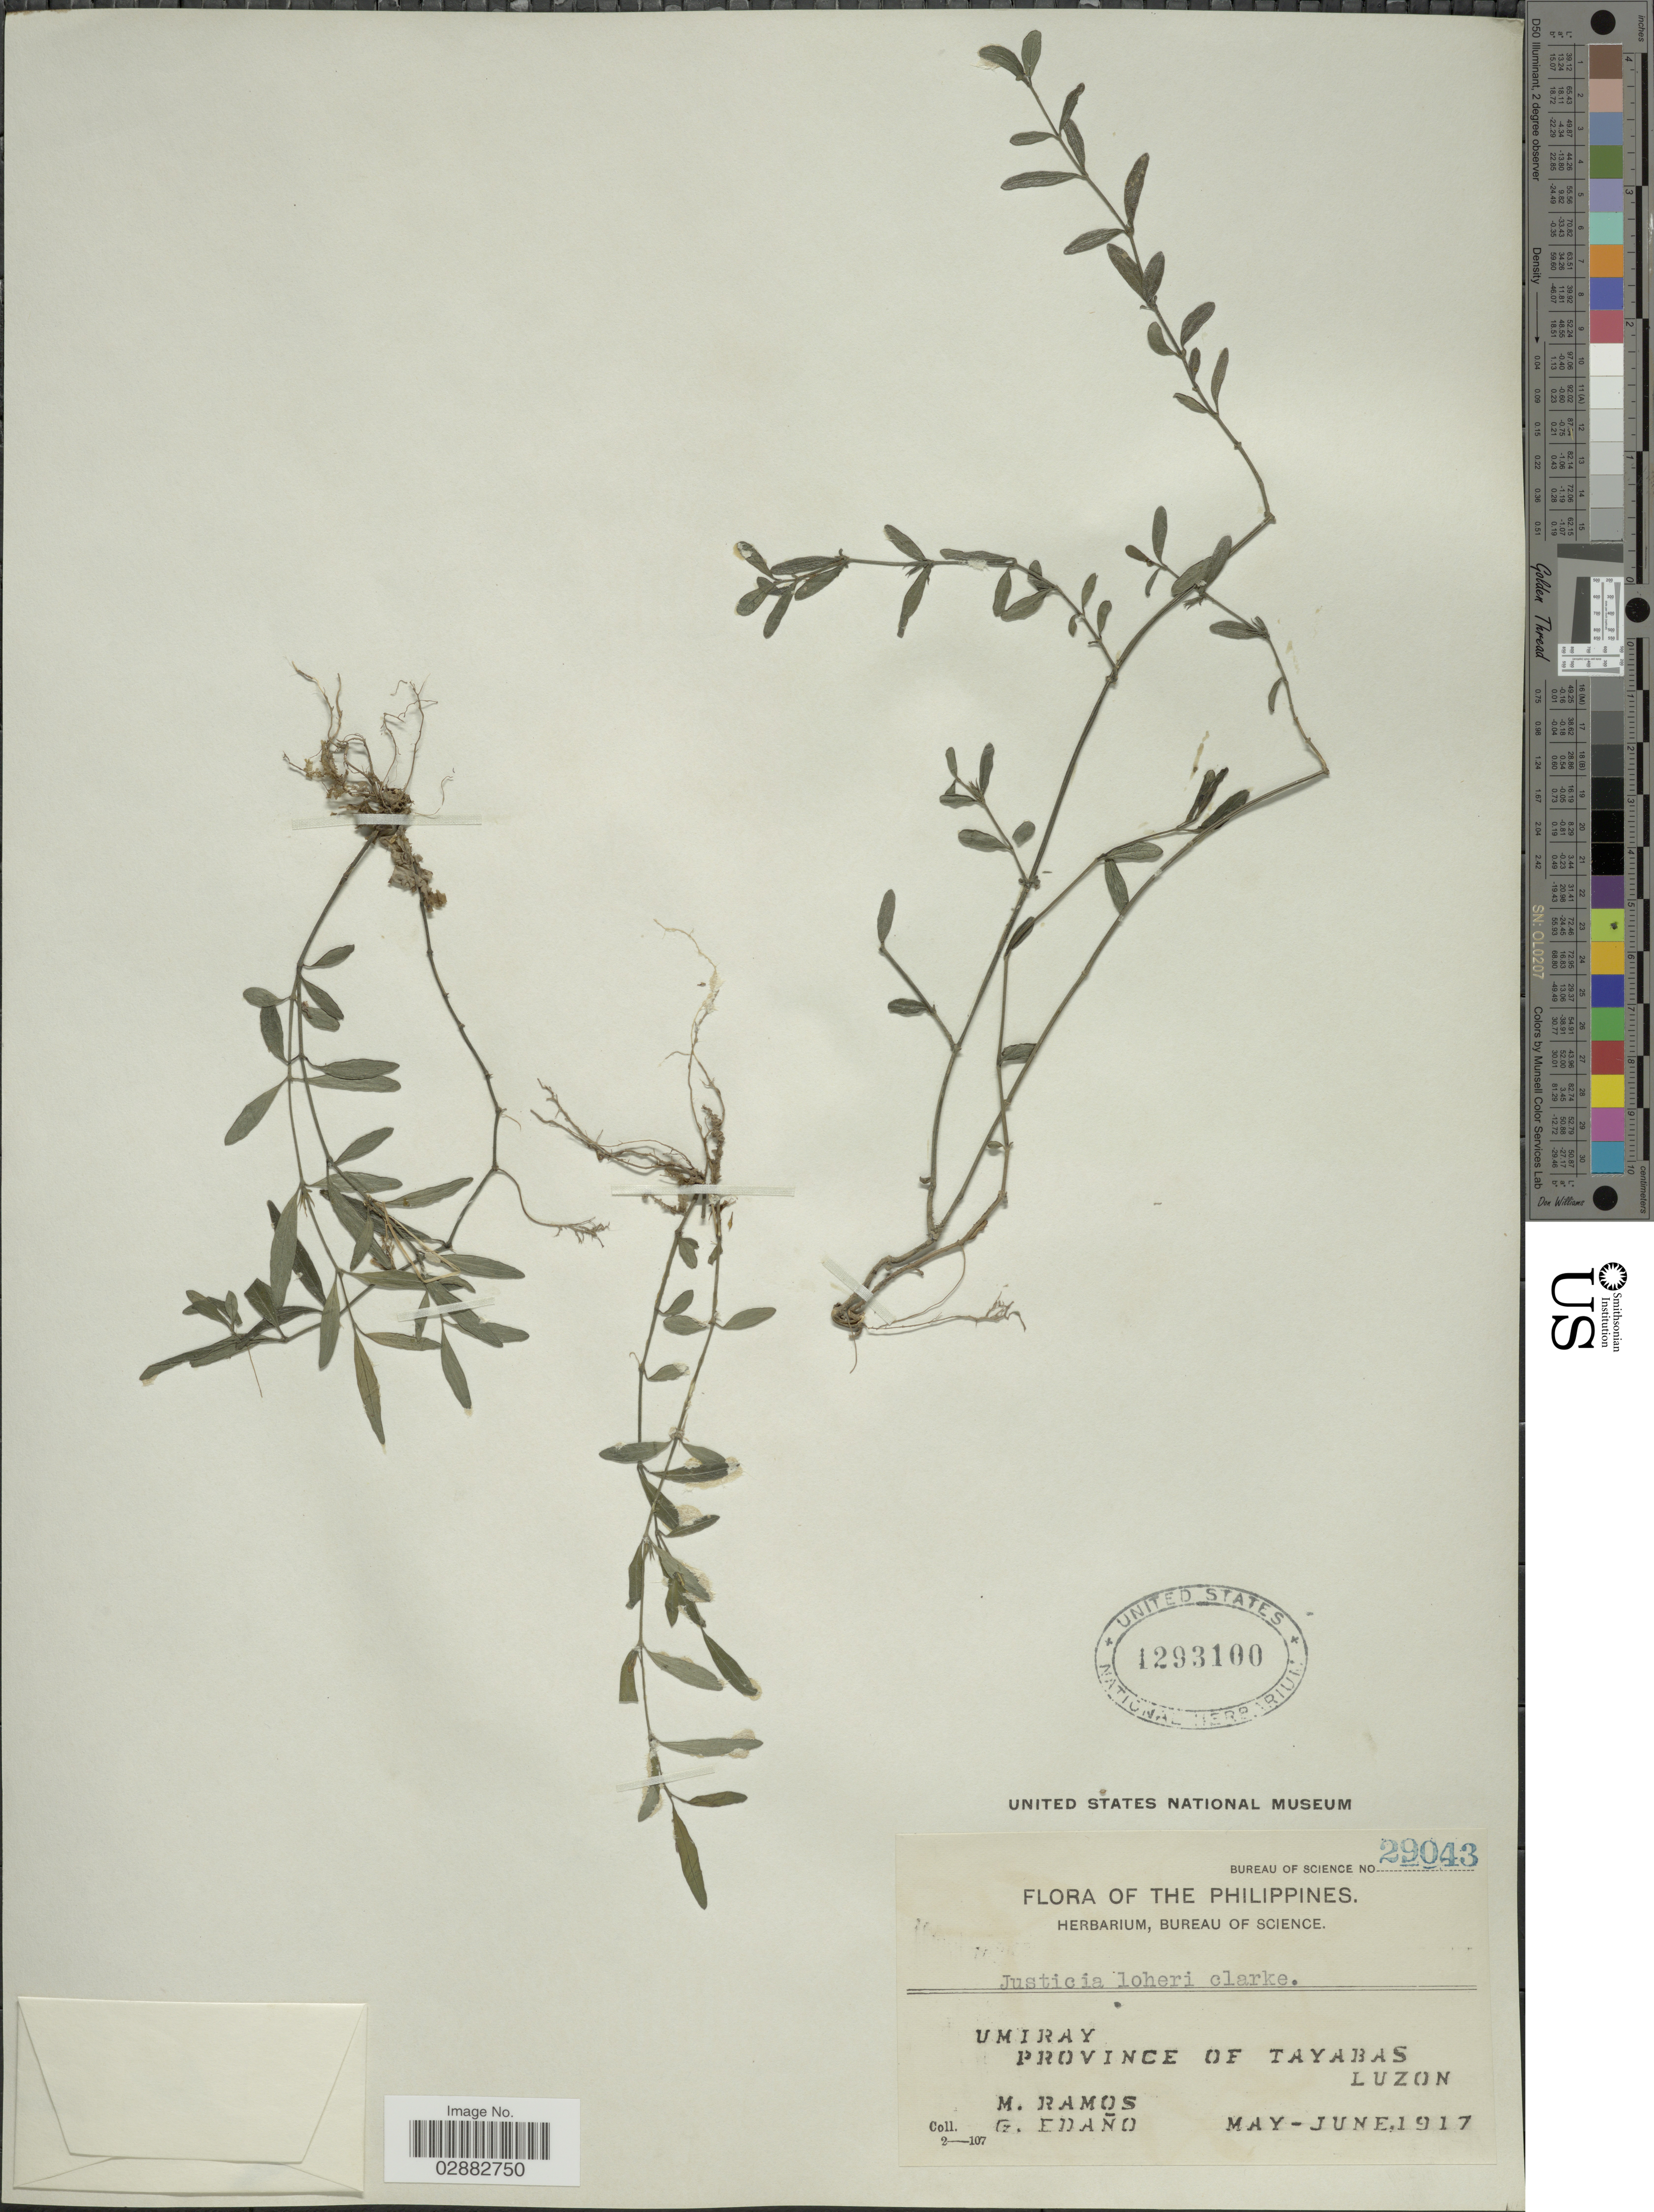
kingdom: Plantae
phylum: Tracheophyta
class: Magnoliopsida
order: Lamiales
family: Acanthaceae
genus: Justicia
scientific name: Justicia loheri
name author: C.B. Clarke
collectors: M. Ramos & G. Edaño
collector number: Bureau of Science 29043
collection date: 1917-05/1917-06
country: Philippines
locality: Umiray, Province of Tayabas, Luzon.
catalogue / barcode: US 1293100